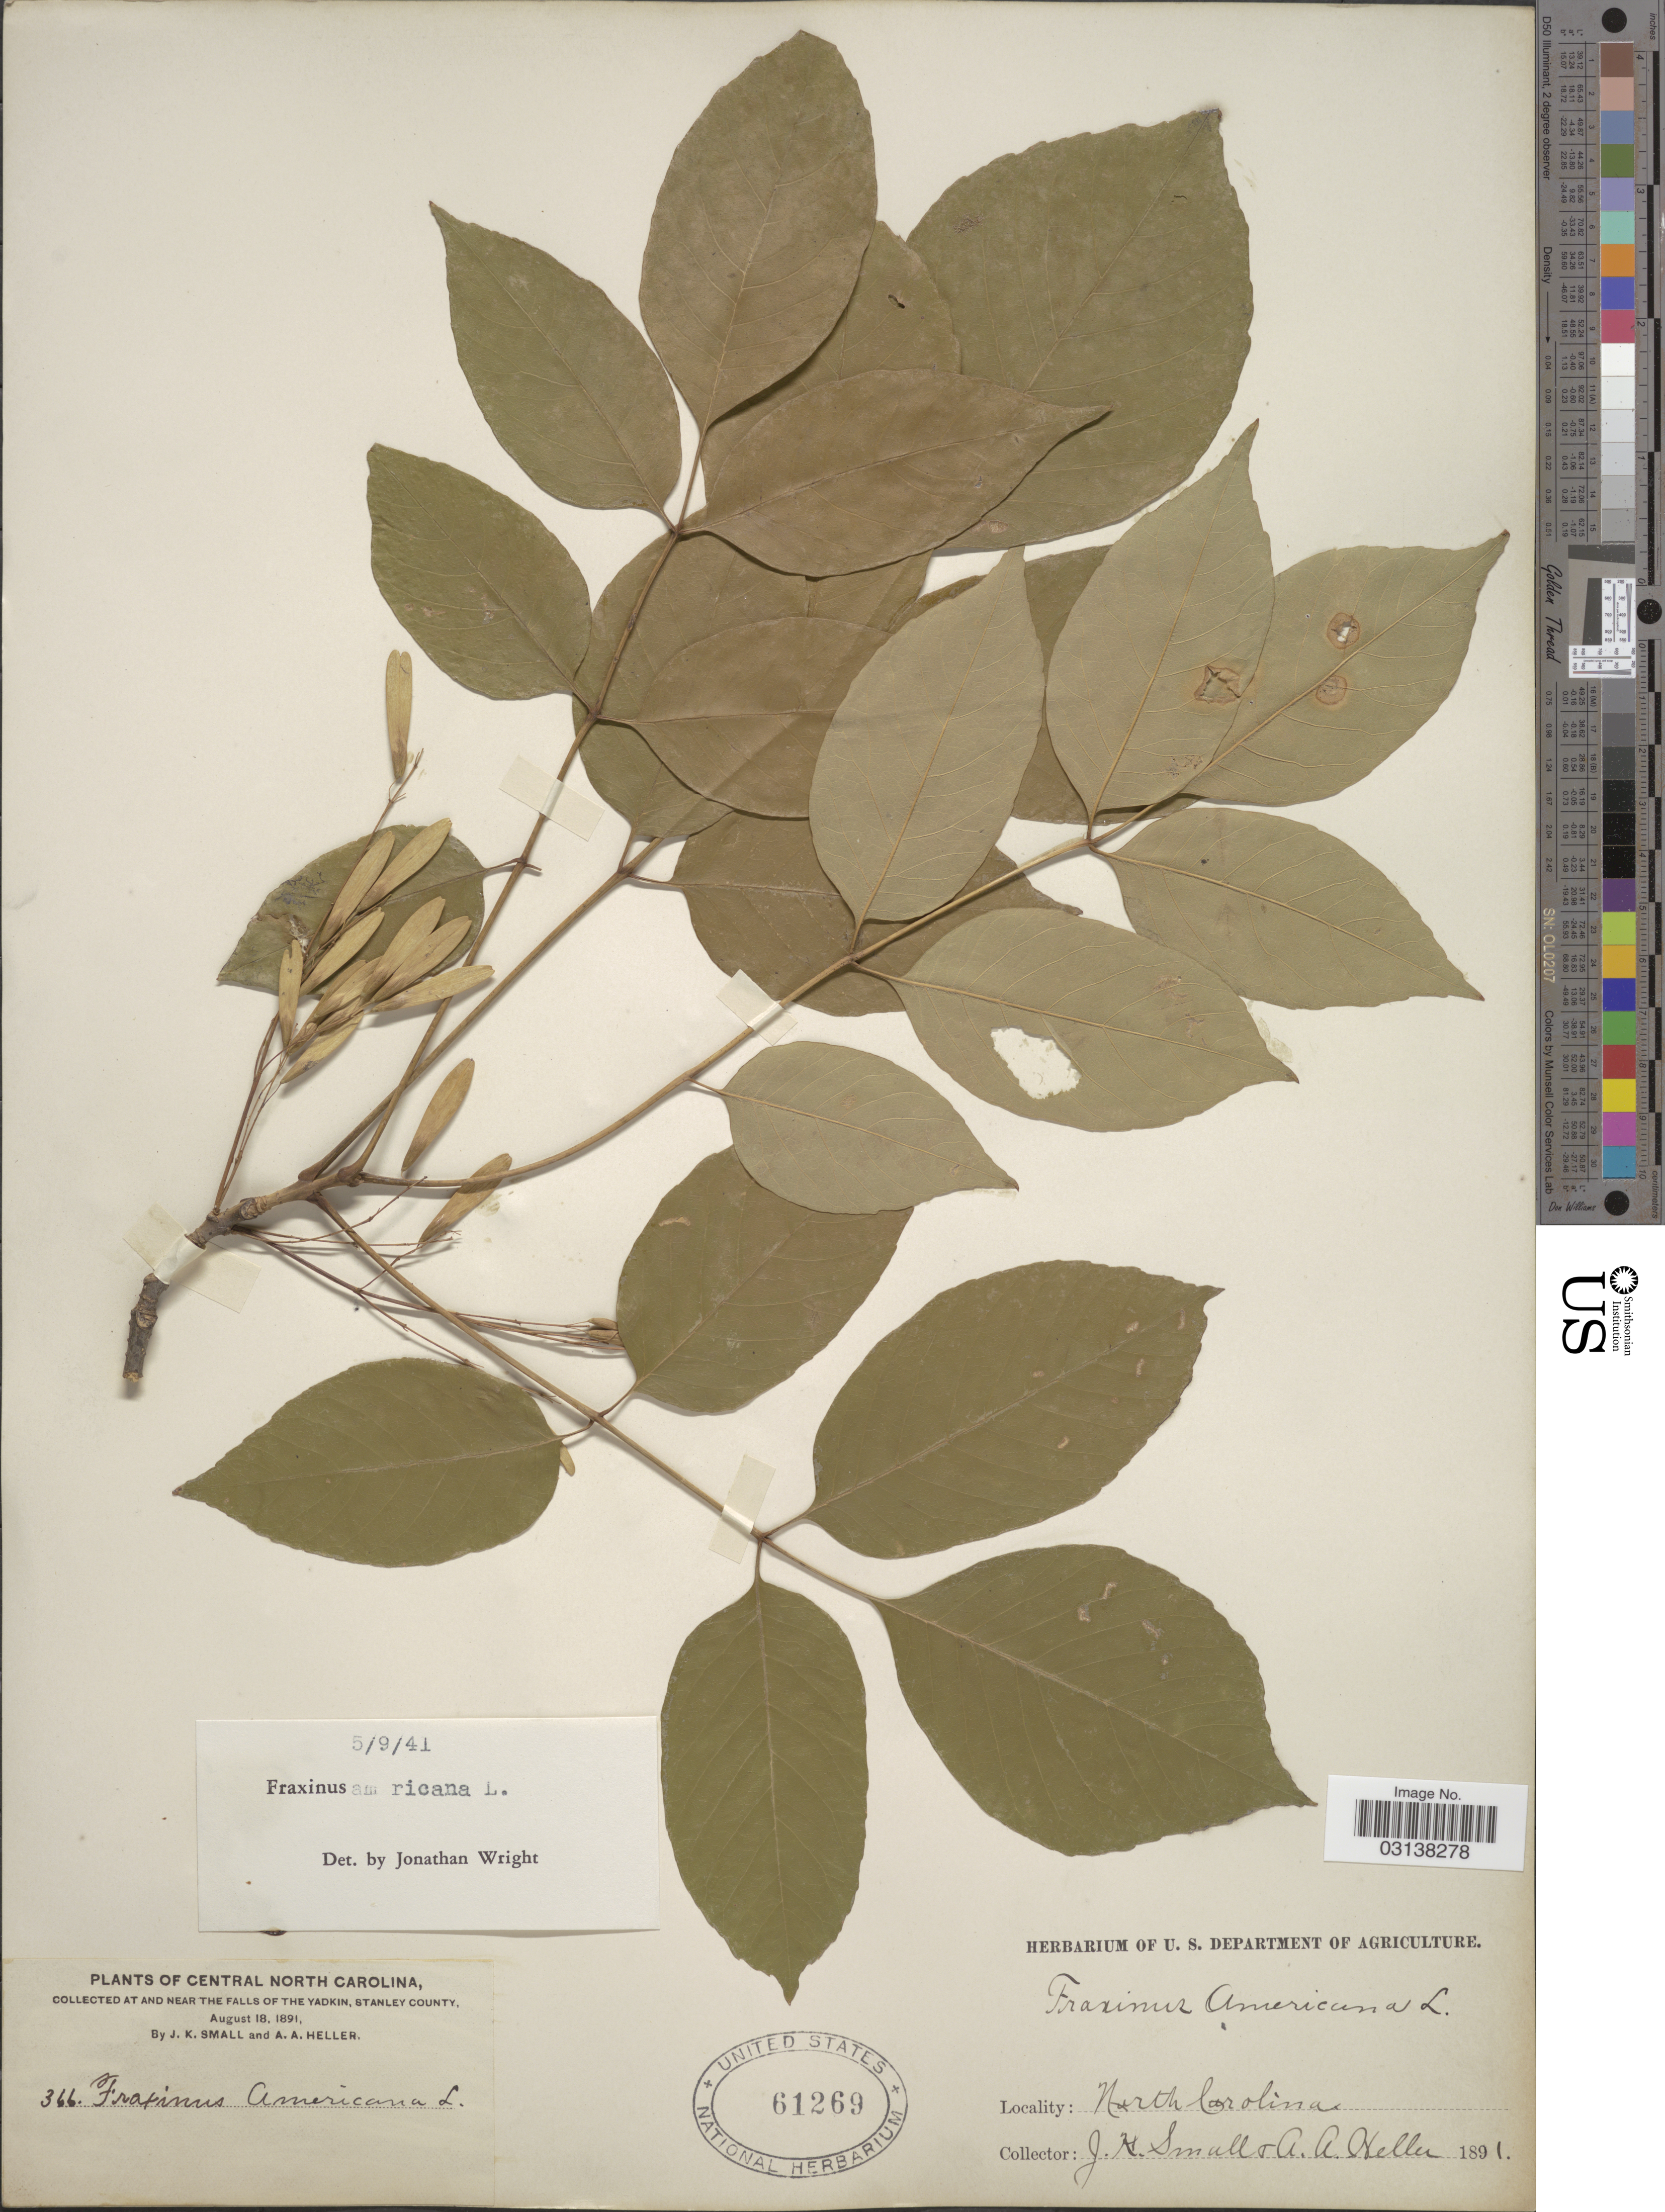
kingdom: Plantae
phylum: Tracheophyta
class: Magnoliopsida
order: Lamiales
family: Oleaceae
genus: Fraxinus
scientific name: Fraxinus americana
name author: L.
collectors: J. K. Small & A. A. Heller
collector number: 366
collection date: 1891-08-18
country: United States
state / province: North Carolina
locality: Central North Carolina, Collected at and near the falls of the Yadkin, Stanley County.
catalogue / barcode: US 61269